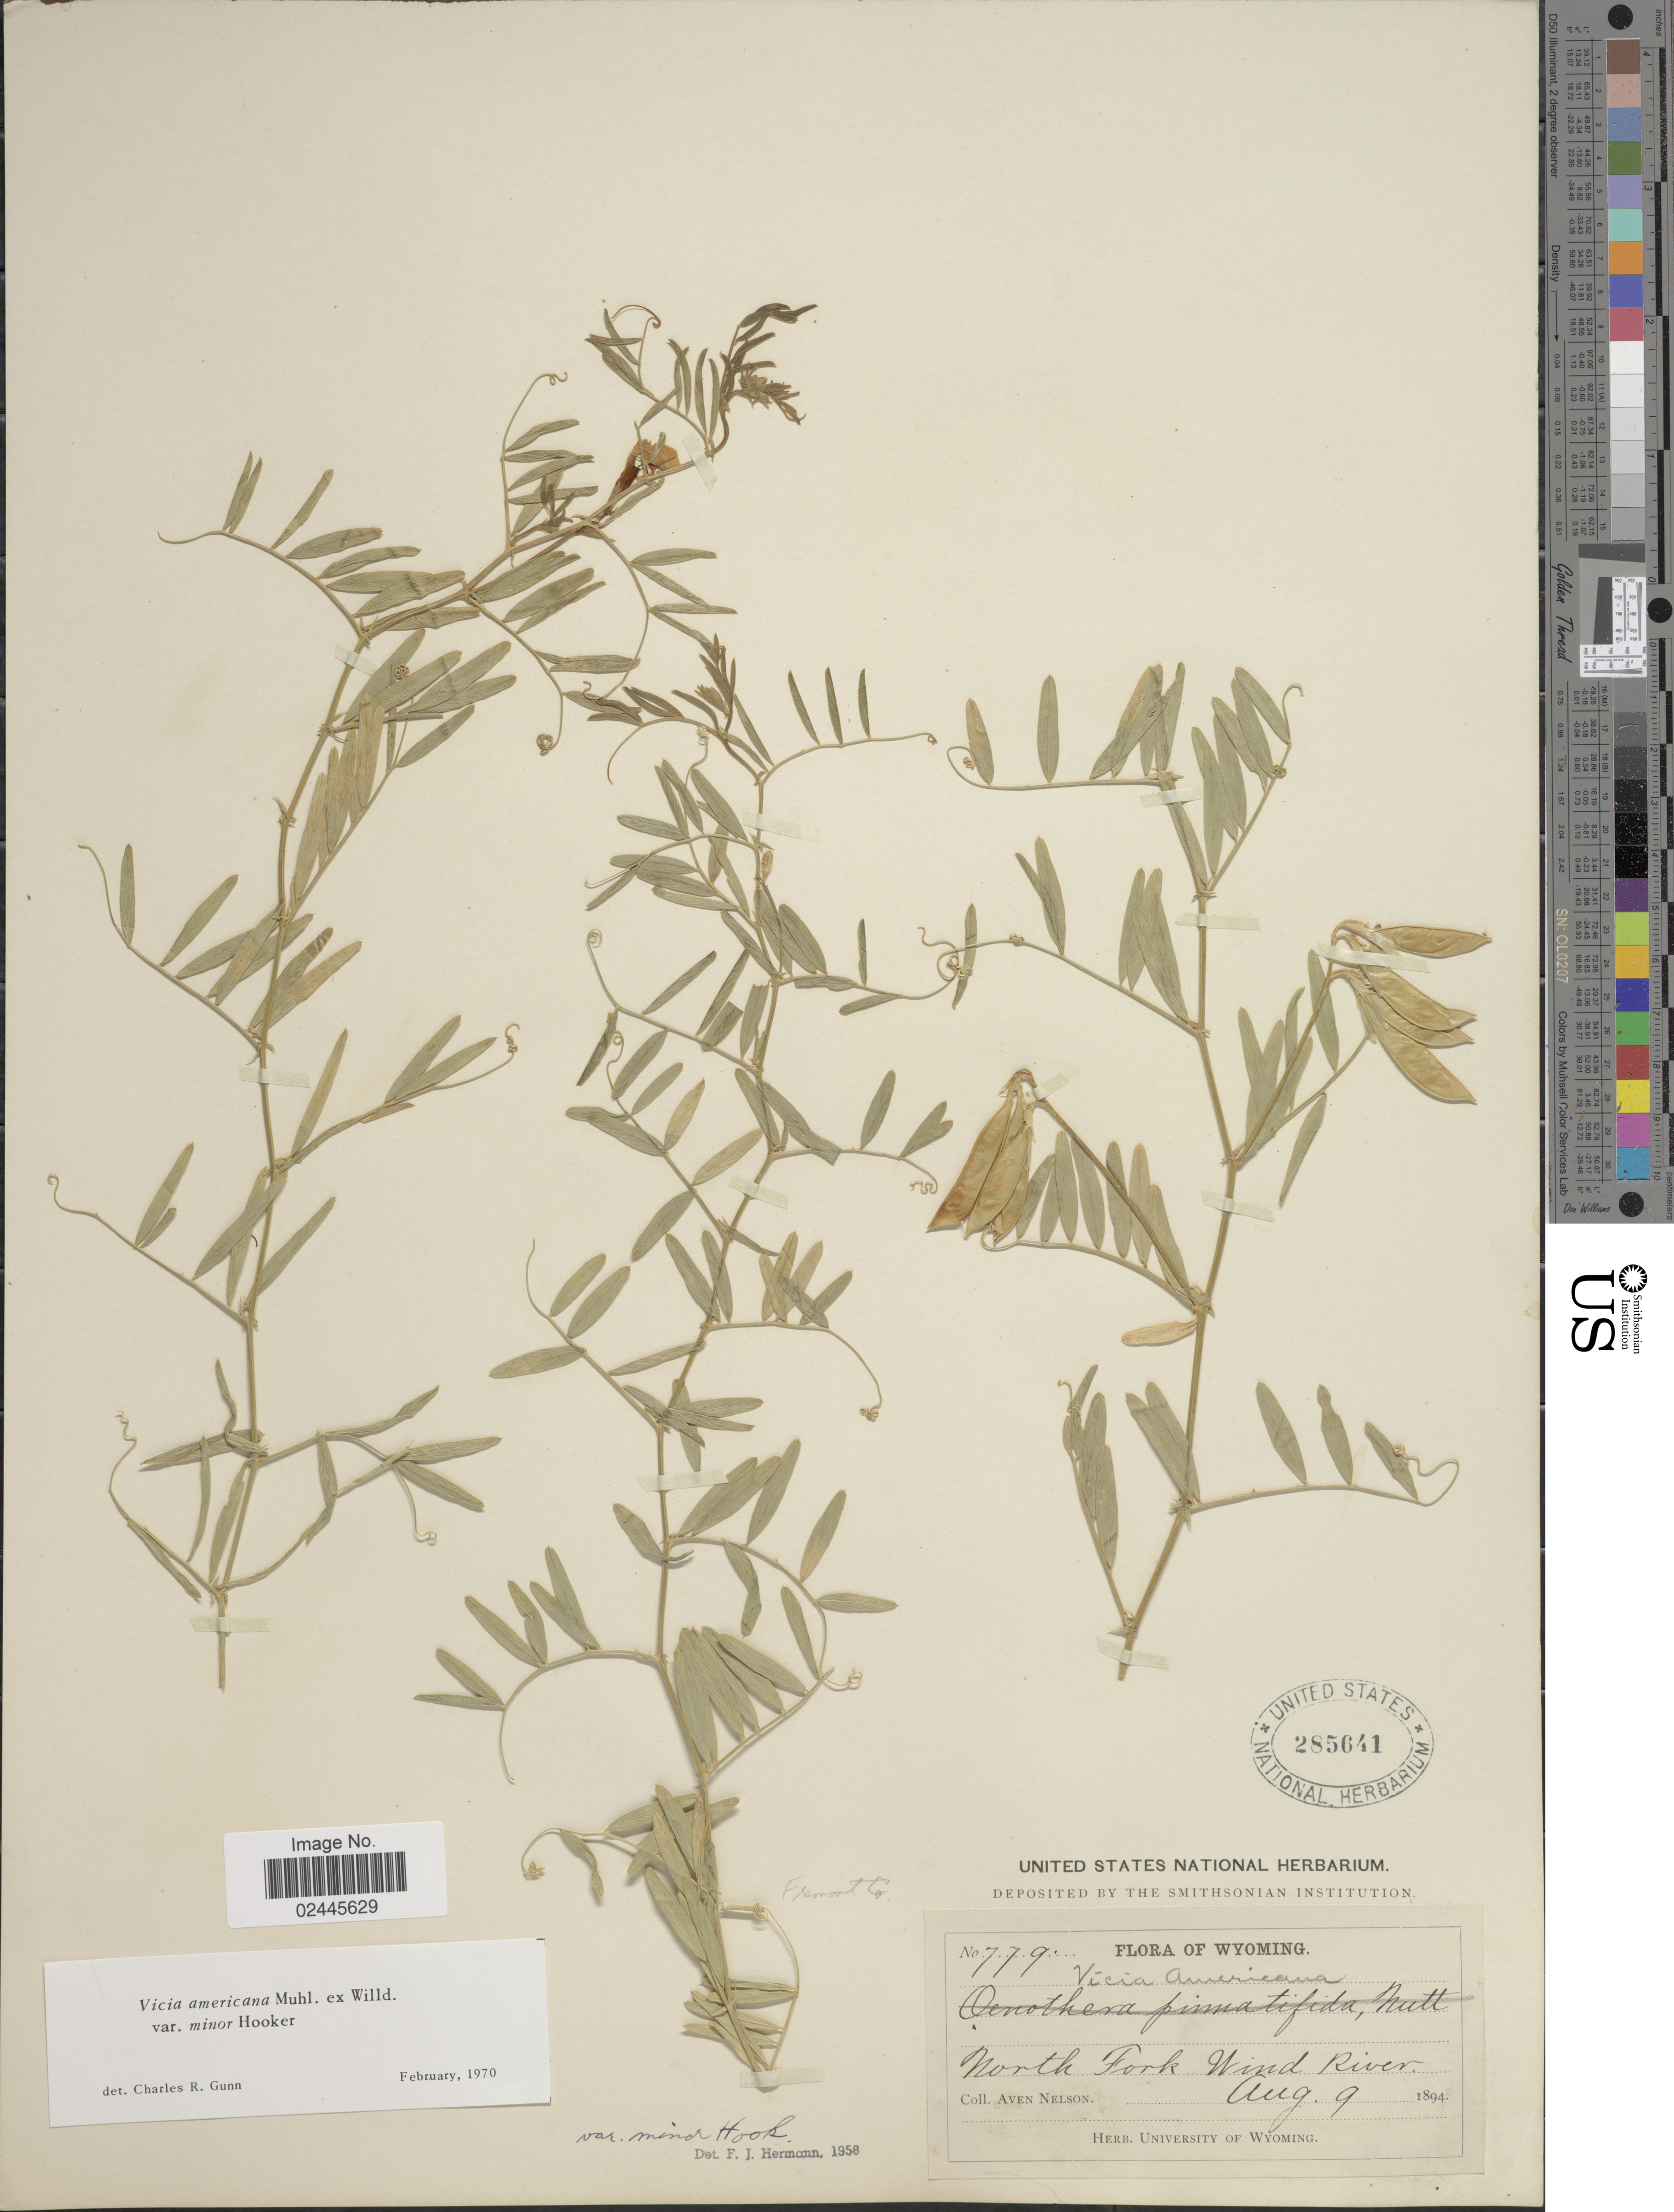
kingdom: Plantae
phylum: Tracheophyta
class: Magnoliopsida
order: Fabales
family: Fabaceae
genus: Vicia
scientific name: Vicia americana var. minor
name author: Hook.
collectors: A. Nelson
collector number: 779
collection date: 1894-08-09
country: United States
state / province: Wyoming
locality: North Fork Wind River. Fremont Co.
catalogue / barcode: US 285641